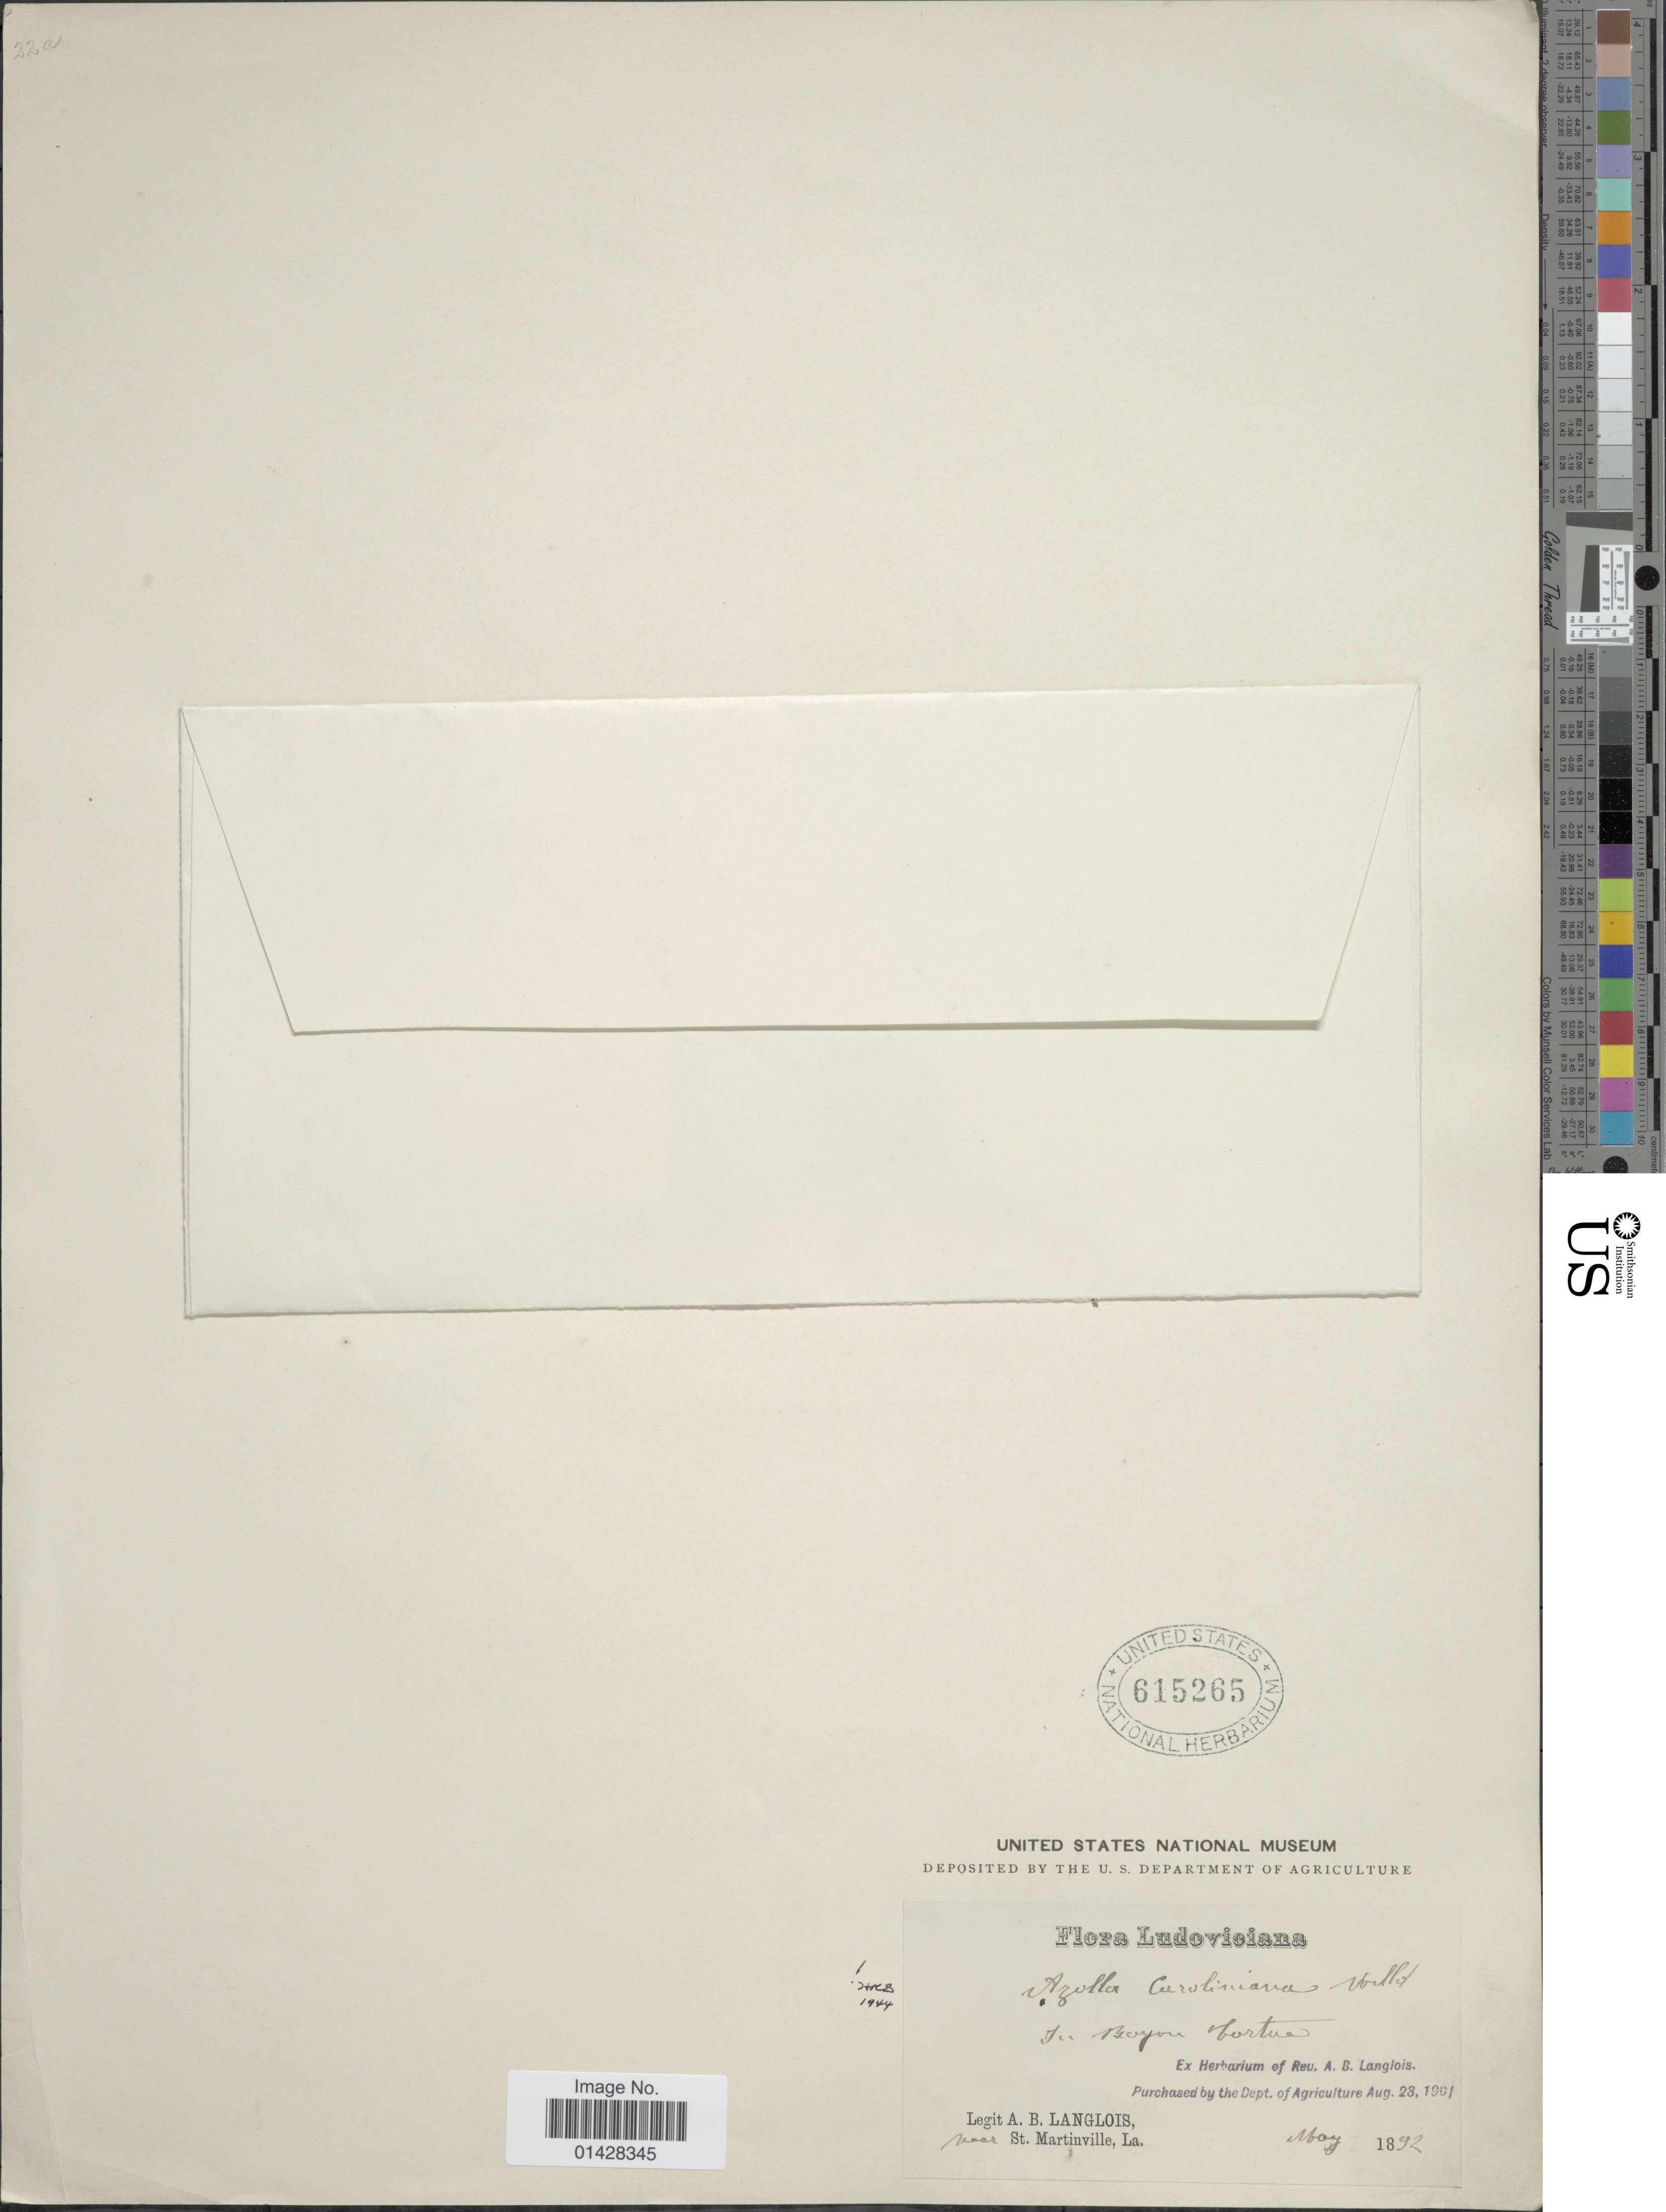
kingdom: Plantae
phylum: Tracheophyta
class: Polypodiopsida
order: Salviniales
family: Salviniaceae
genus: Azolla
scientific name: Azolla caroliniana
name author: Willd.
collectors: A. Langlois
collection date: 1892-05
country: United States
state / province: Louisiana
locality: In Bayou Tortue, near St. Martinville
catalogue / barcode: US 615265